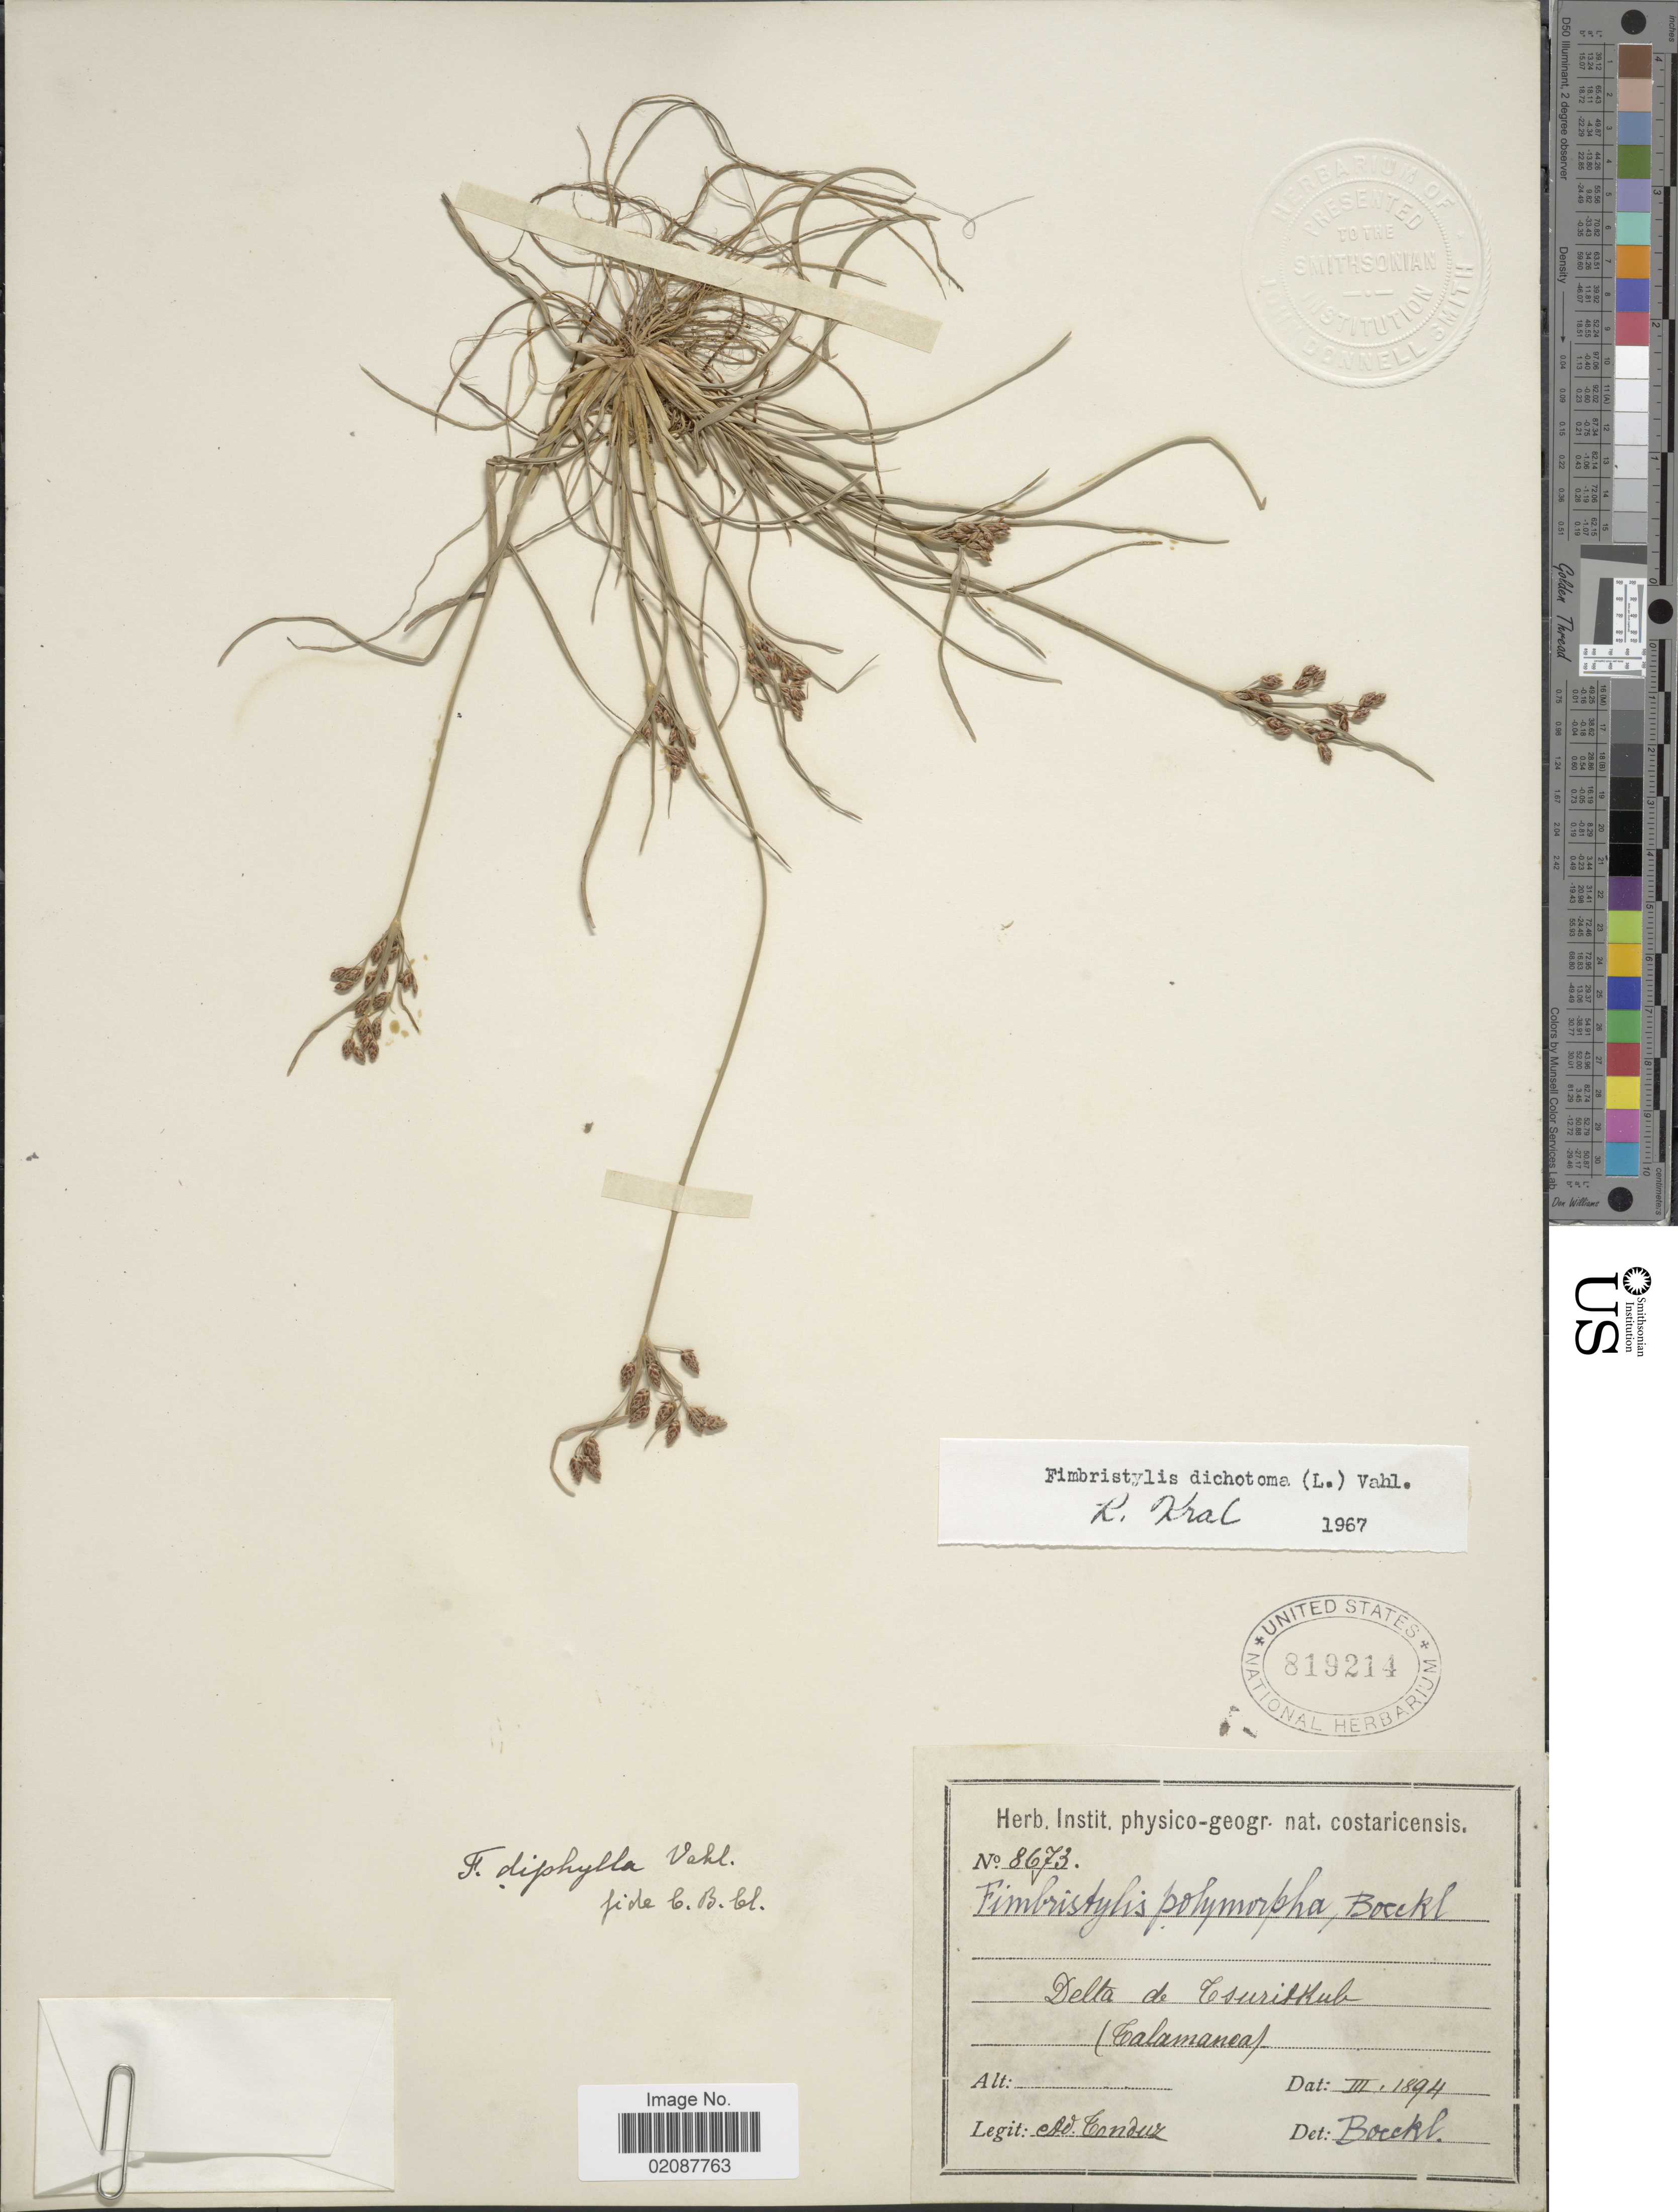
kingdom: Plantae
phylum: Tracheophyta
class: Liliopsida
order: Poales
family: Cyperaceae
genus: Fimbristylis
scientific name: Fimbristylis dichotoma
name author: (L.) Vahl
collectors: A. Tonduz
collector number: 8673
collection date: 1894-03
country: Costa Rica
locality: Delta de Tsuritkub (Talamanca).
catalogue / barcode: US 819214